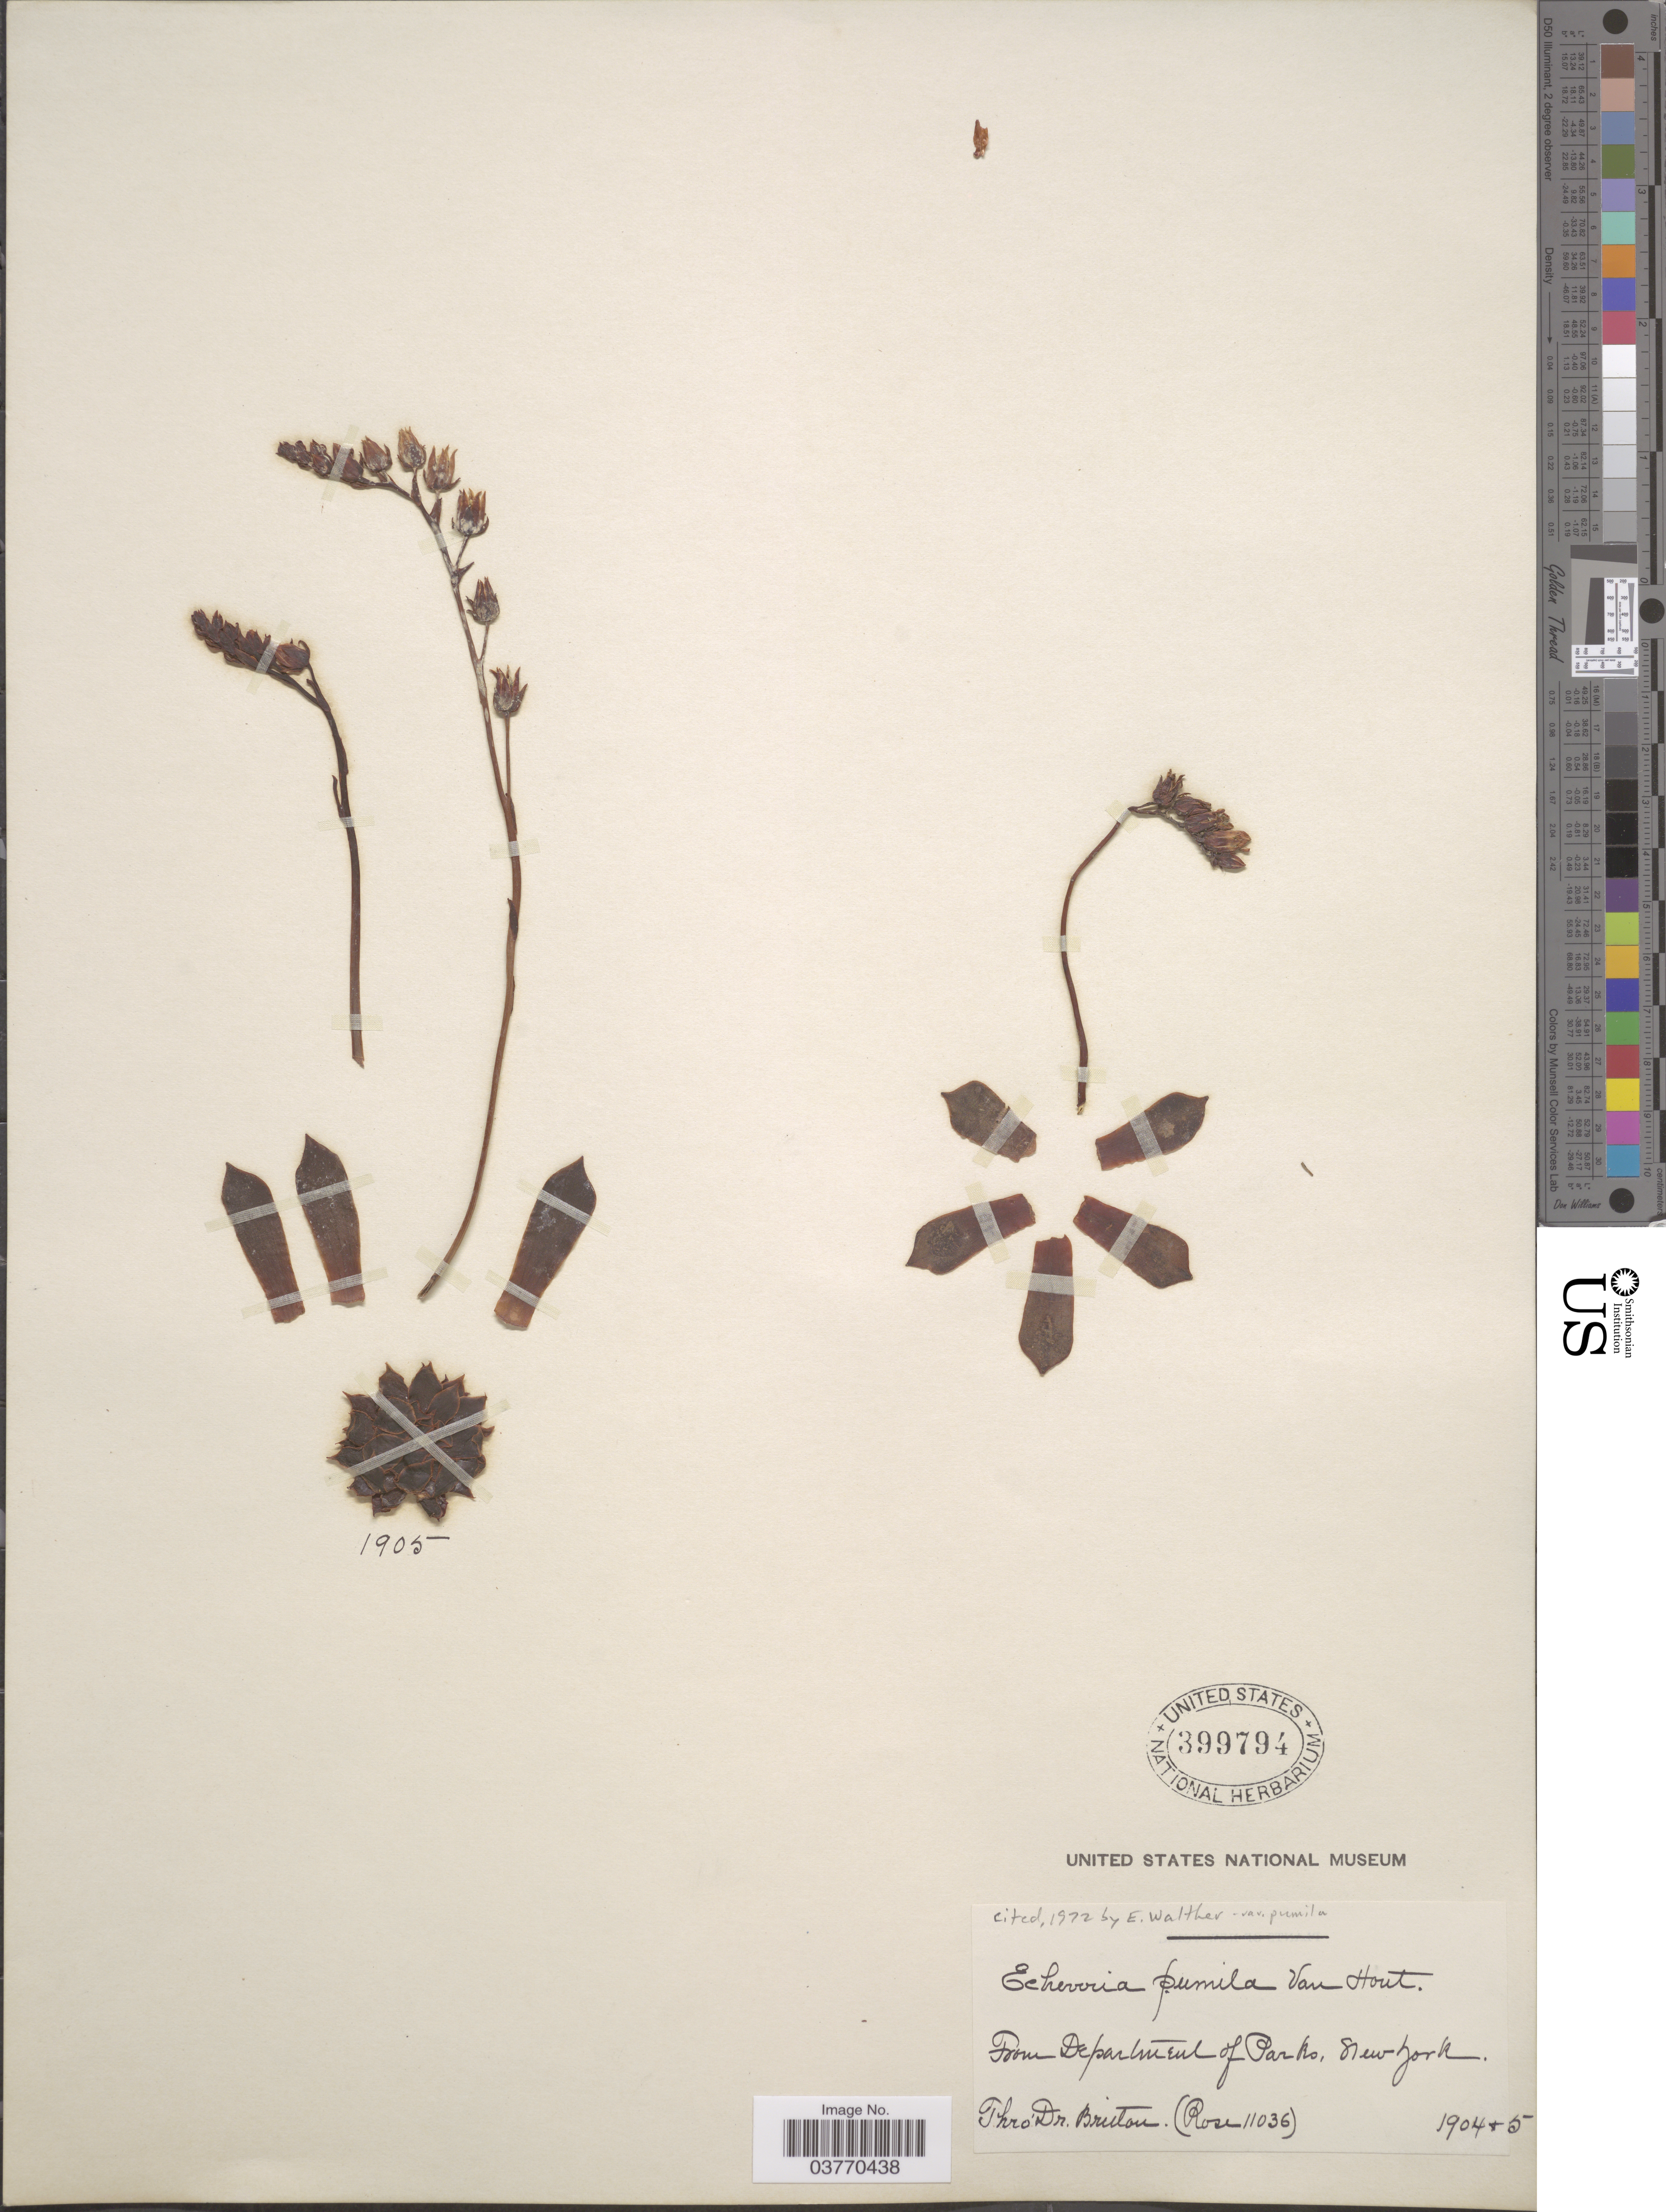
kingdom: Plantae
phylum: Tracheophyta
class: Magnoliopsida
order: Saxifragales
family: Crassulaceae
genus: Echeveria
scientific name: Echeveria pumila var. pumila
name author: Van Houtte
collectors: Britton, --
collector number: Rose11036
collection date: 1904/1905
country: United States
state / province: New York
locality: Department of Parks.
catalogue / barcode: US 399794